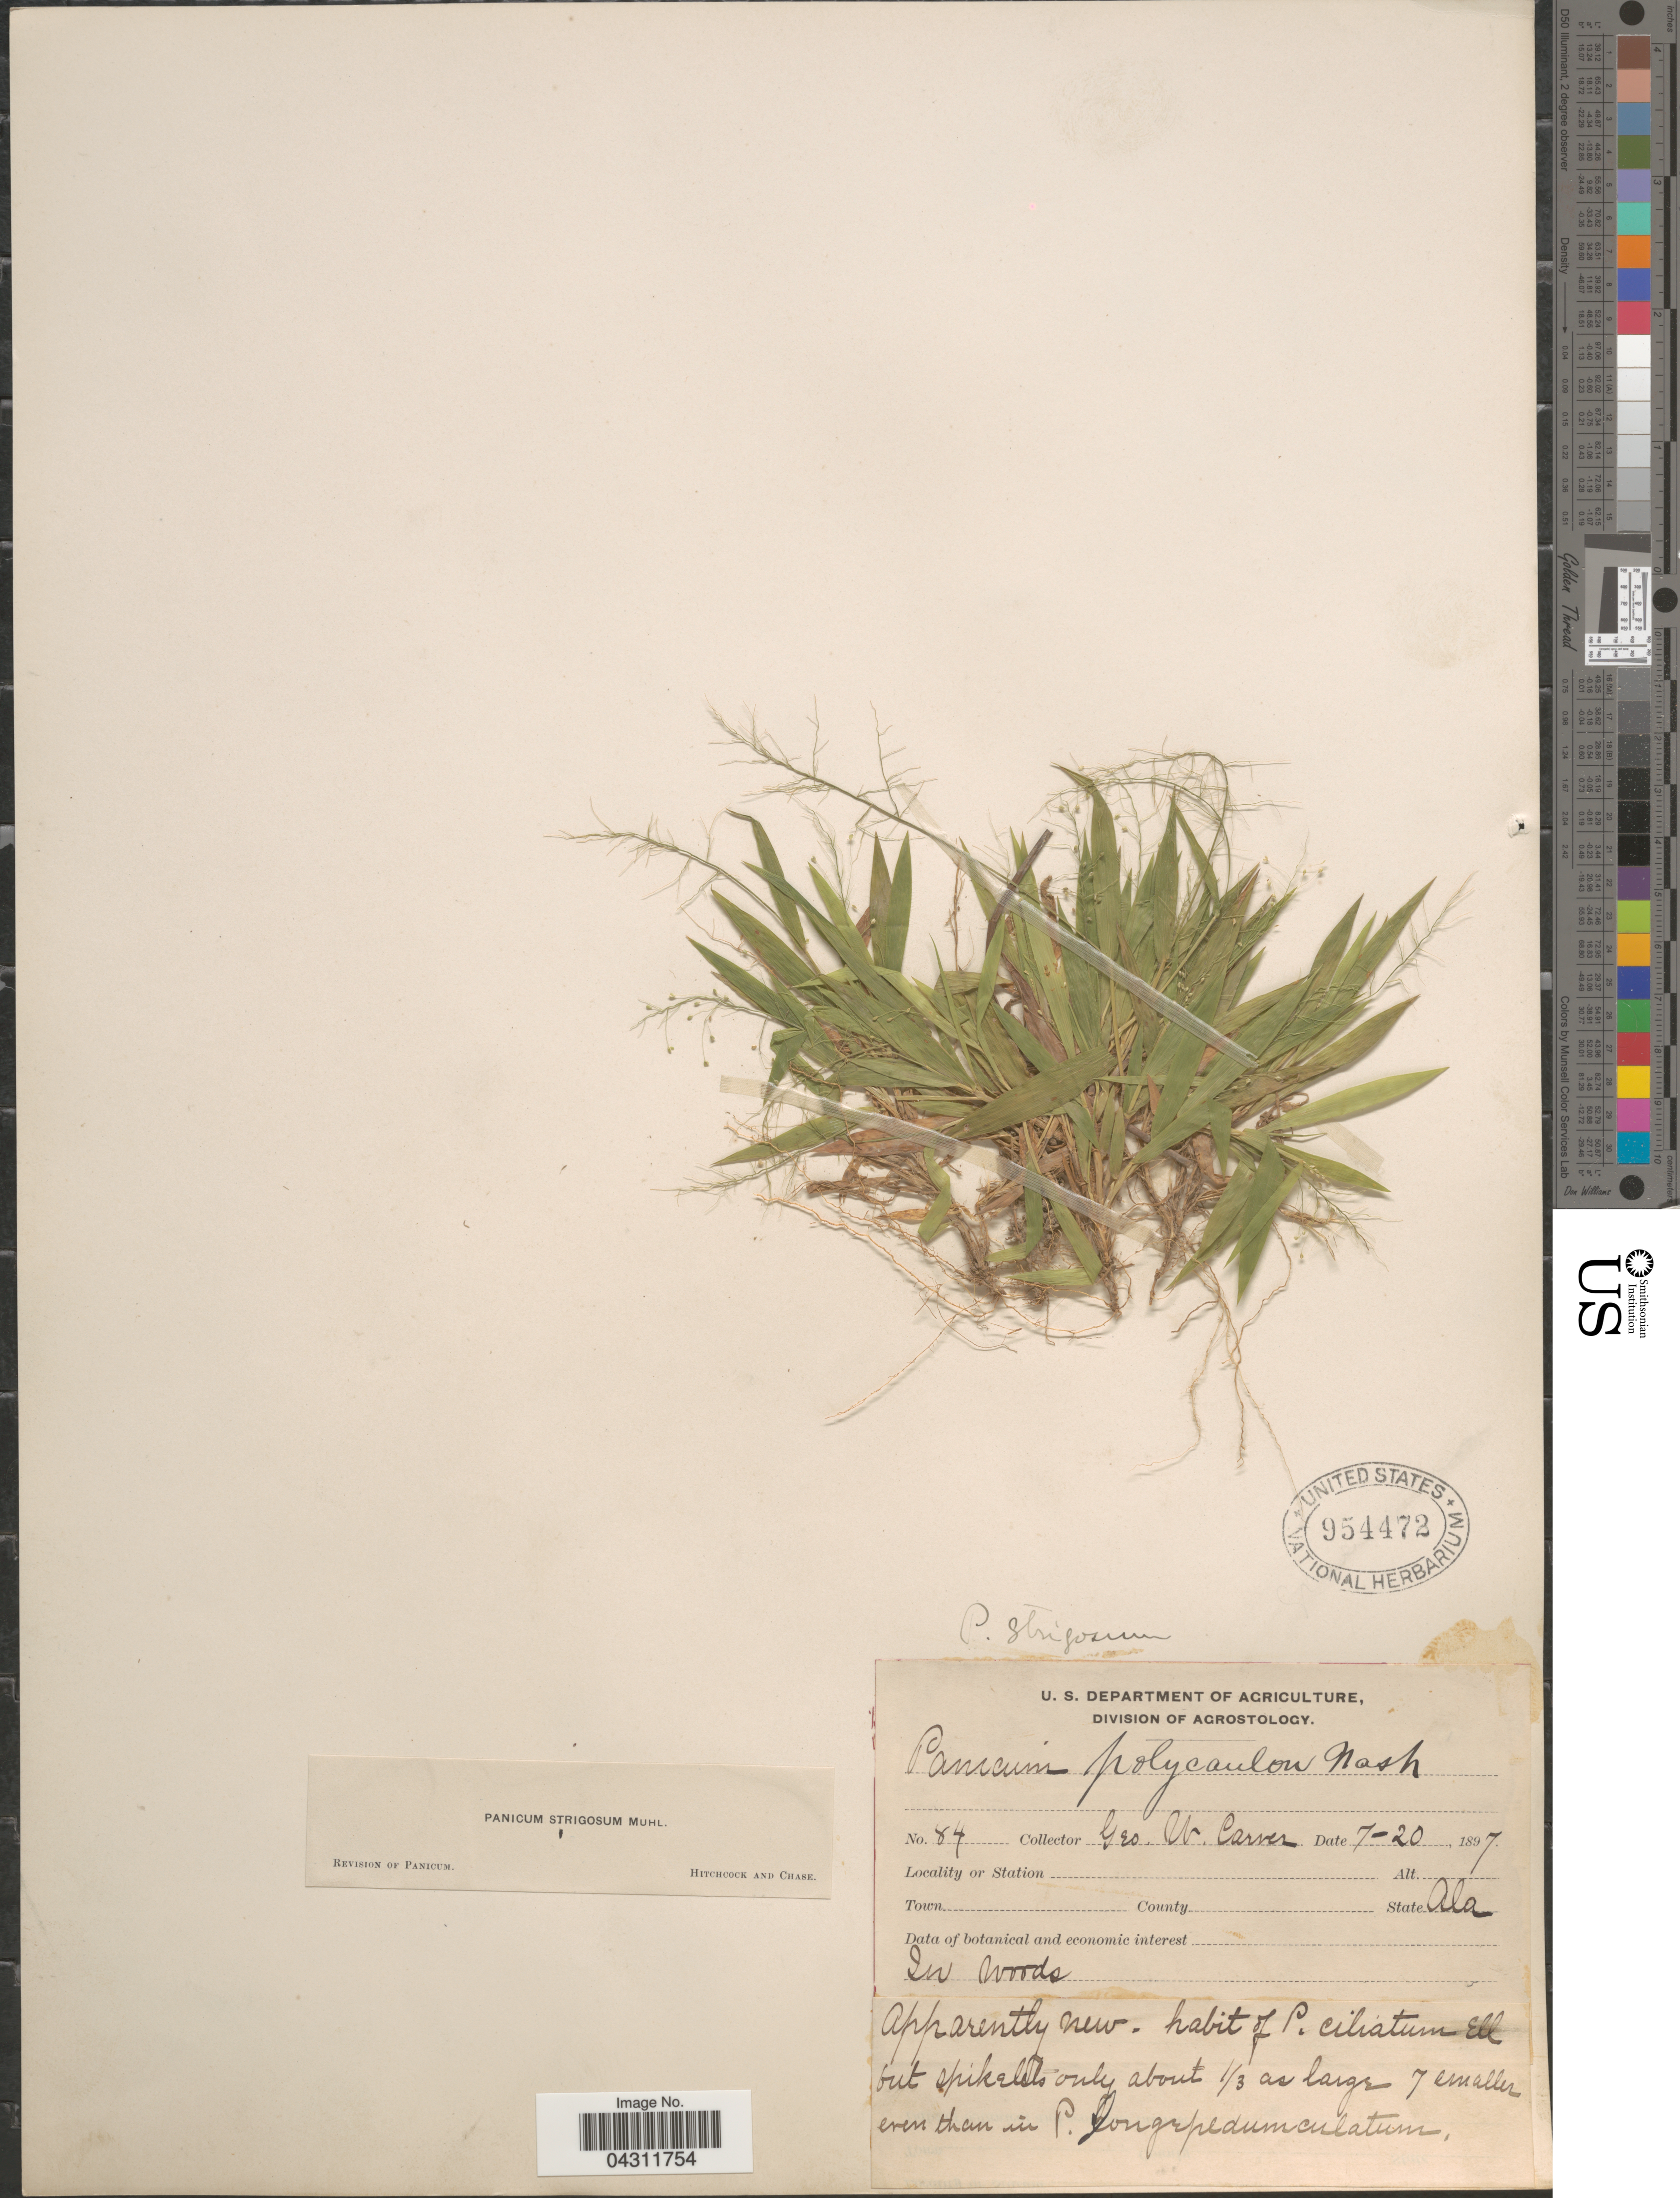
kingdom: Plantae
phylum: Tracheophyta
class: Liliopsida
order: Poales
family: Poaceae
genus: Dichanthelium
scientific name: Dichanthelium strigosum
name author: (Muhl. ex Elliott) Freckmann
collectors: G. Carver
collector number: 84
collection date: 1897-07-20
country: United States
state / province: Alabama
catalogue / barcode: US 954472